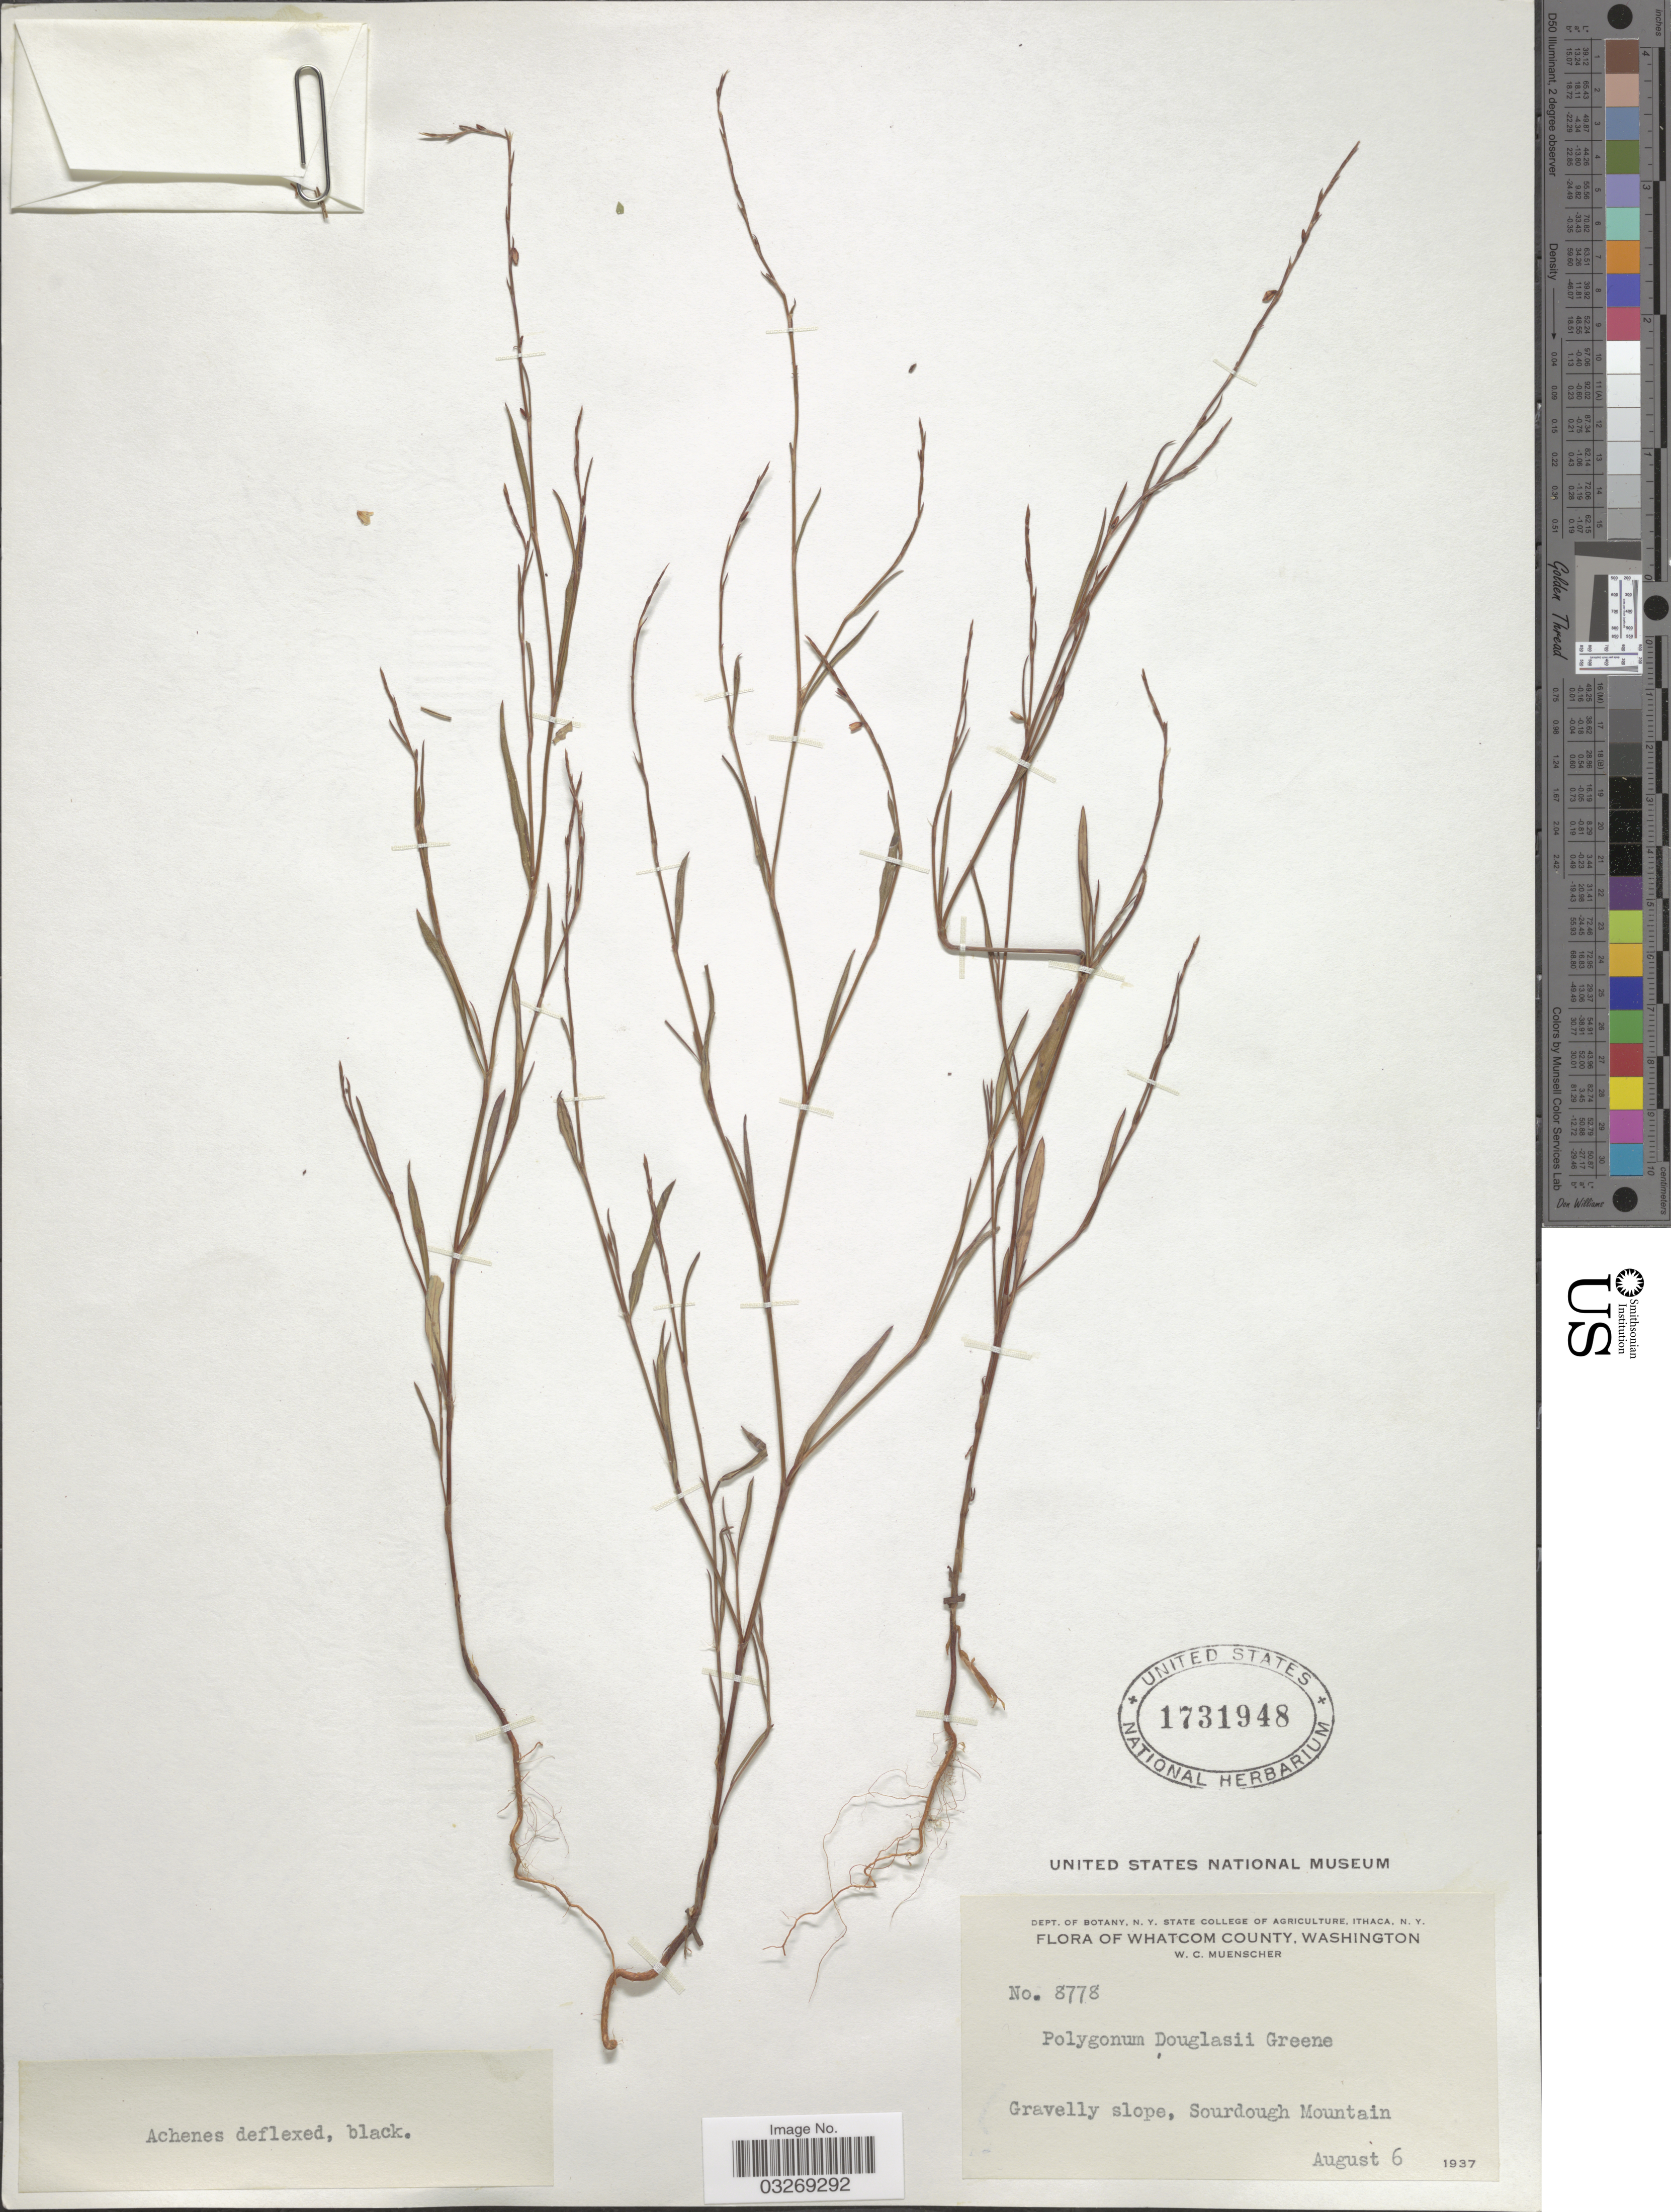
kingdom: Plantae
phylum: Tracheophyta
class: Magnoliopsida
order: Caryophyllales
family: Polygonaceae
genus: Polygonum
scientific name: Polygonum douglasii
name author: Greene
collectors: W. Muenscher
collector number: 8778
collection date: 1937-08-06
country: United States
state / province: Washington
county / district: Whatcom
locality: Whatcom County, Gravelly slope, Sourdough Mountain.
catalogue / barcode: US 1731948